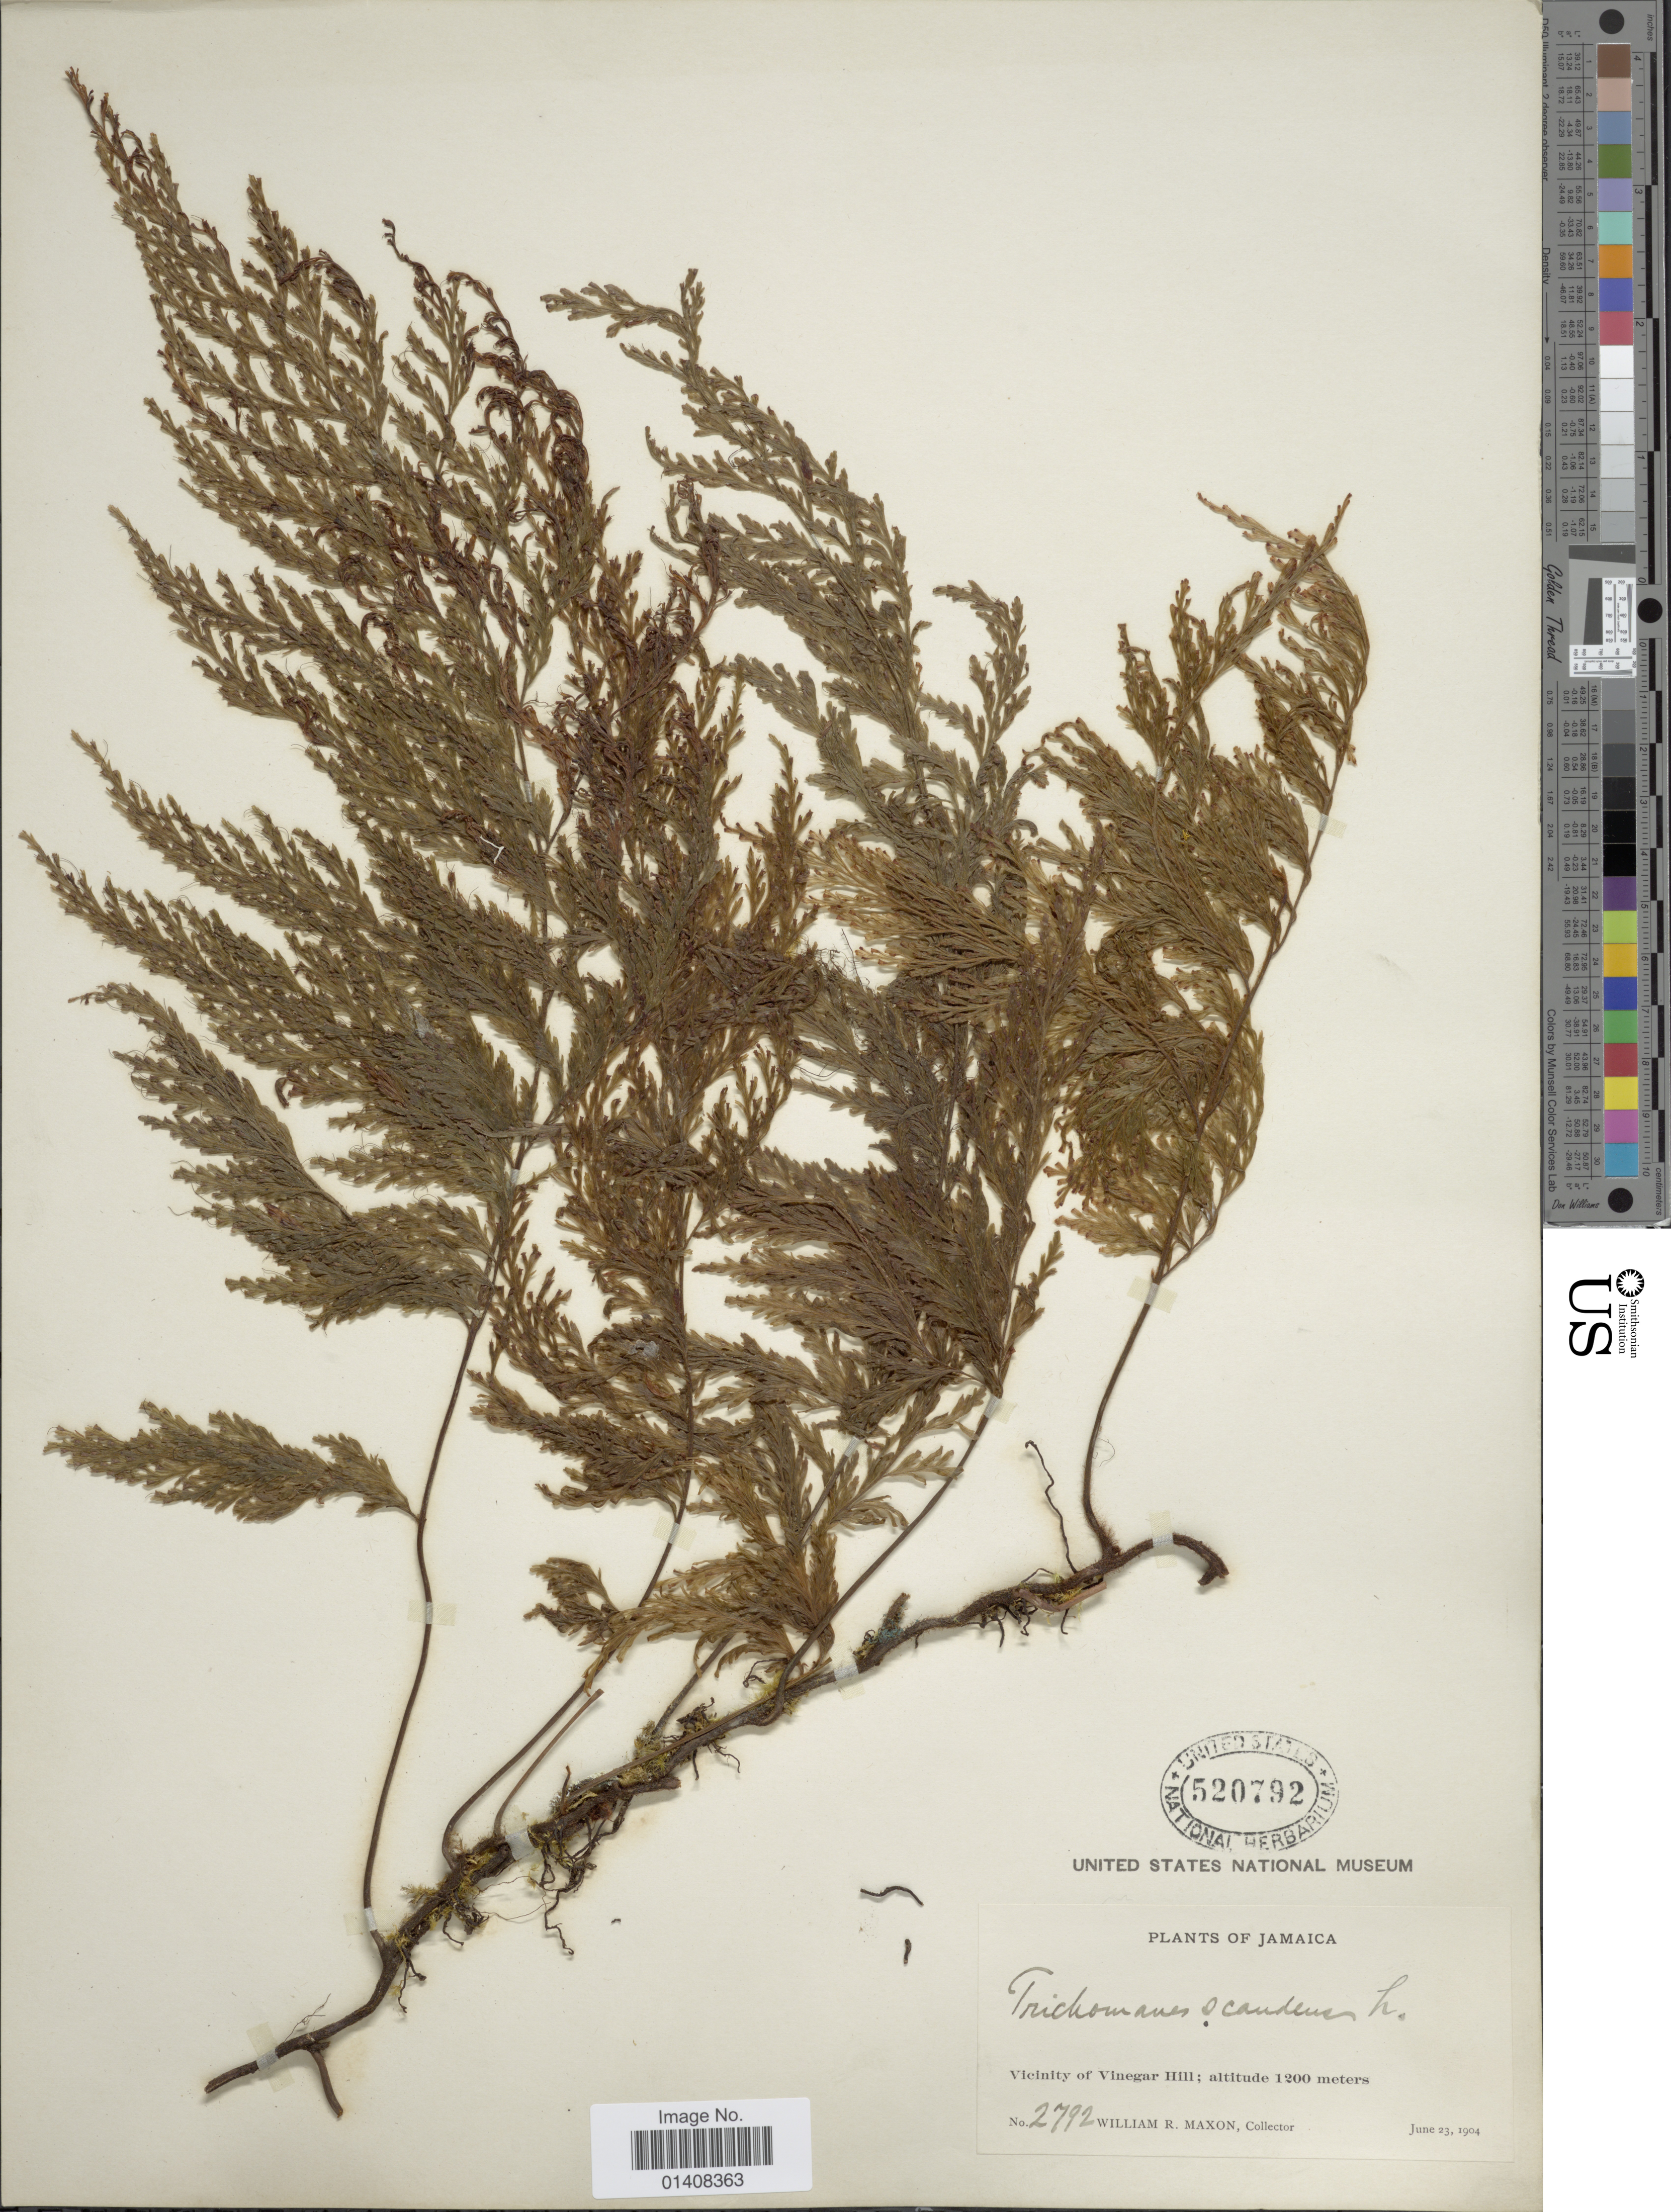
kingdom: Plantae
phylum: Tracheophyta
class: Polypodiopsida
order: Hymenophyllales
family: Hymenophyllaceae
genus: Trichomanes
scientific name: Trichomanes scandens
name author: L.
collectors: W. R. Maxon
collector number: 2792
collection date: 1904-06-23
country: Jamaica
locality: Vicinity of Vinegar Hill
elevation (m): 1200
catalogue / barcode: US 520792